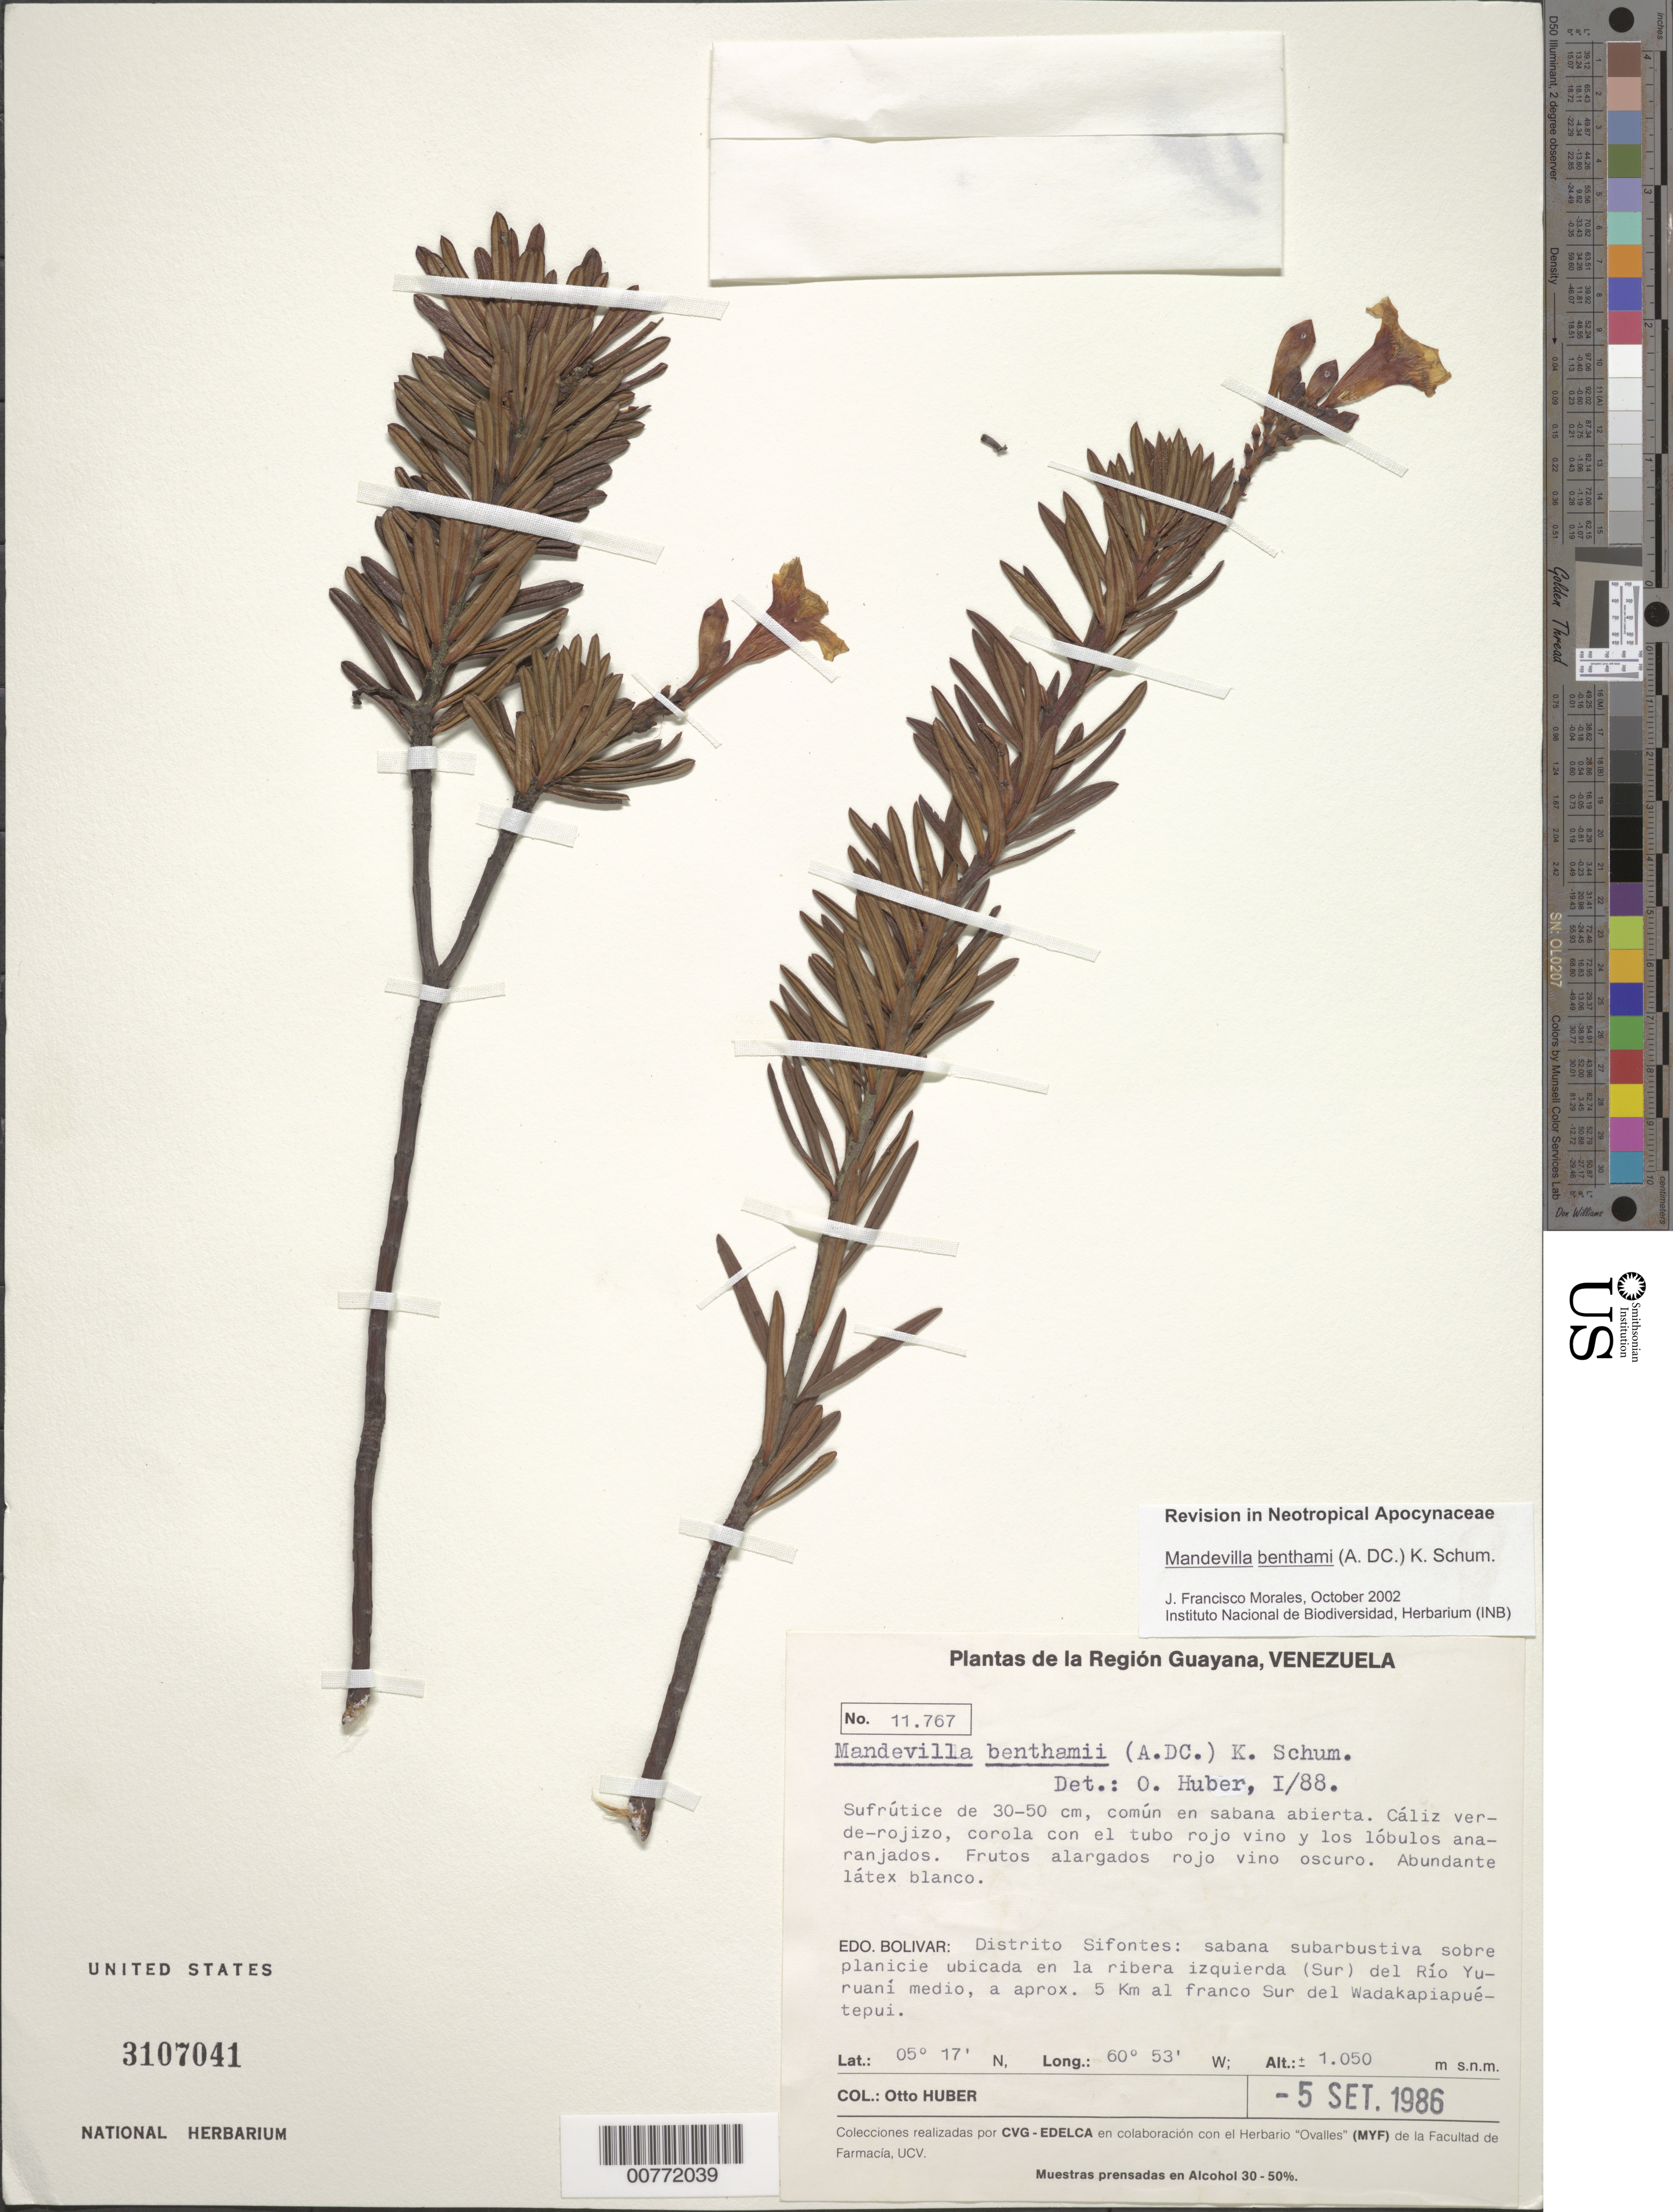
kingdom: Plantae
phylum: Tracheophyta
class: Magnoliopsida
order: Gentianales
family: Apocynaceae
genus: Mandevilla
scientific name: Mandevilla benthamii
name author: (A. DC.) K. Schum.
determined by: Morales, J. F.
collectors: O. Huber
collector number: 11767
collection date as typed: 5-Sep-86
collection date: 1986-09-05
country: Venezuela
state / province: Bolívar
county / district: Sifontes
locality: Río Yuruani medio, en la ribera izquierda (Sur), aprox. 5 km al franco Sur del Wadakapiapuetepuí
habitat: Sabana subarbustiva sobre planicie del río; sabana abierta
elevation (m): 1050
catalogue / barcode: US 3107041